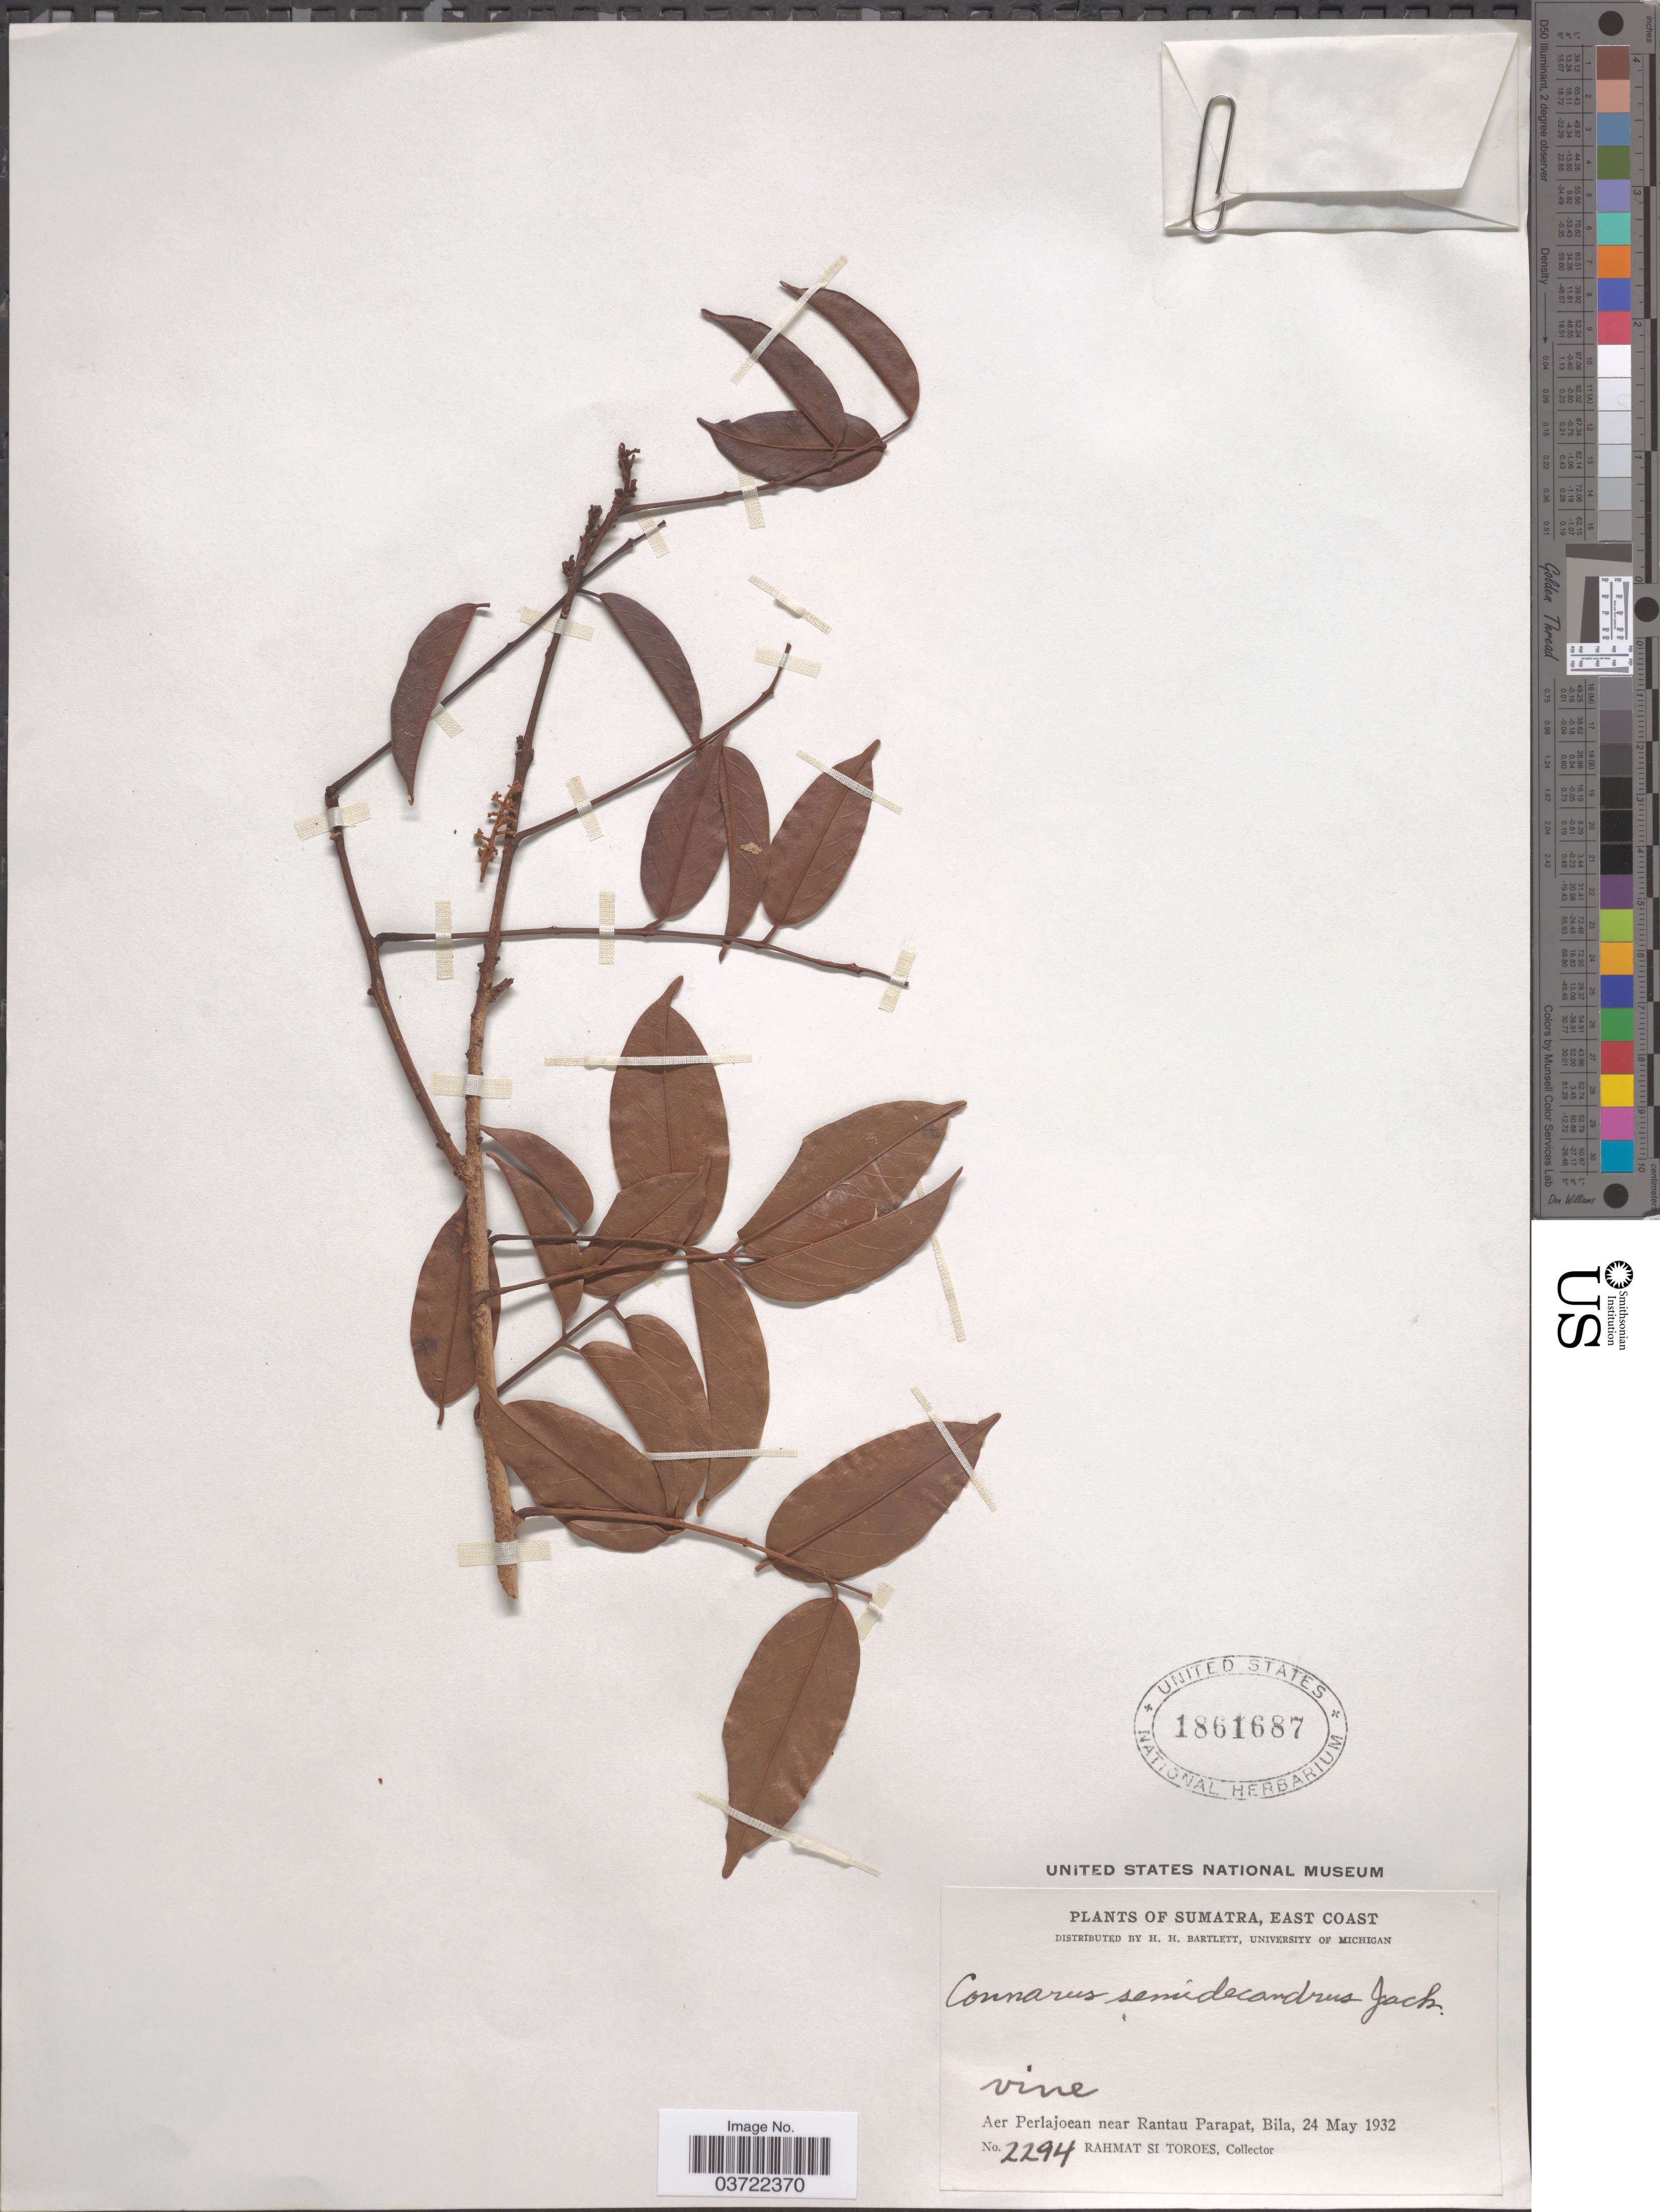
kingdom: Plantae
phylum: Tracheophyta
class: Magnoliopsida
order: Oxalidales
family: Connaraceae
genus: Connarus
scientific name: Connarus semidecandrus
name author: Jack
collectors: Rahmat Si Boeea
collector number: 2294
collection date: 1932-05-24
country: Indonesia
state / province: Sumatra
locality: East Coast. Aer Perlajoean near Rantau Parapat, Bila.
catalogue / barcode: US 1861687